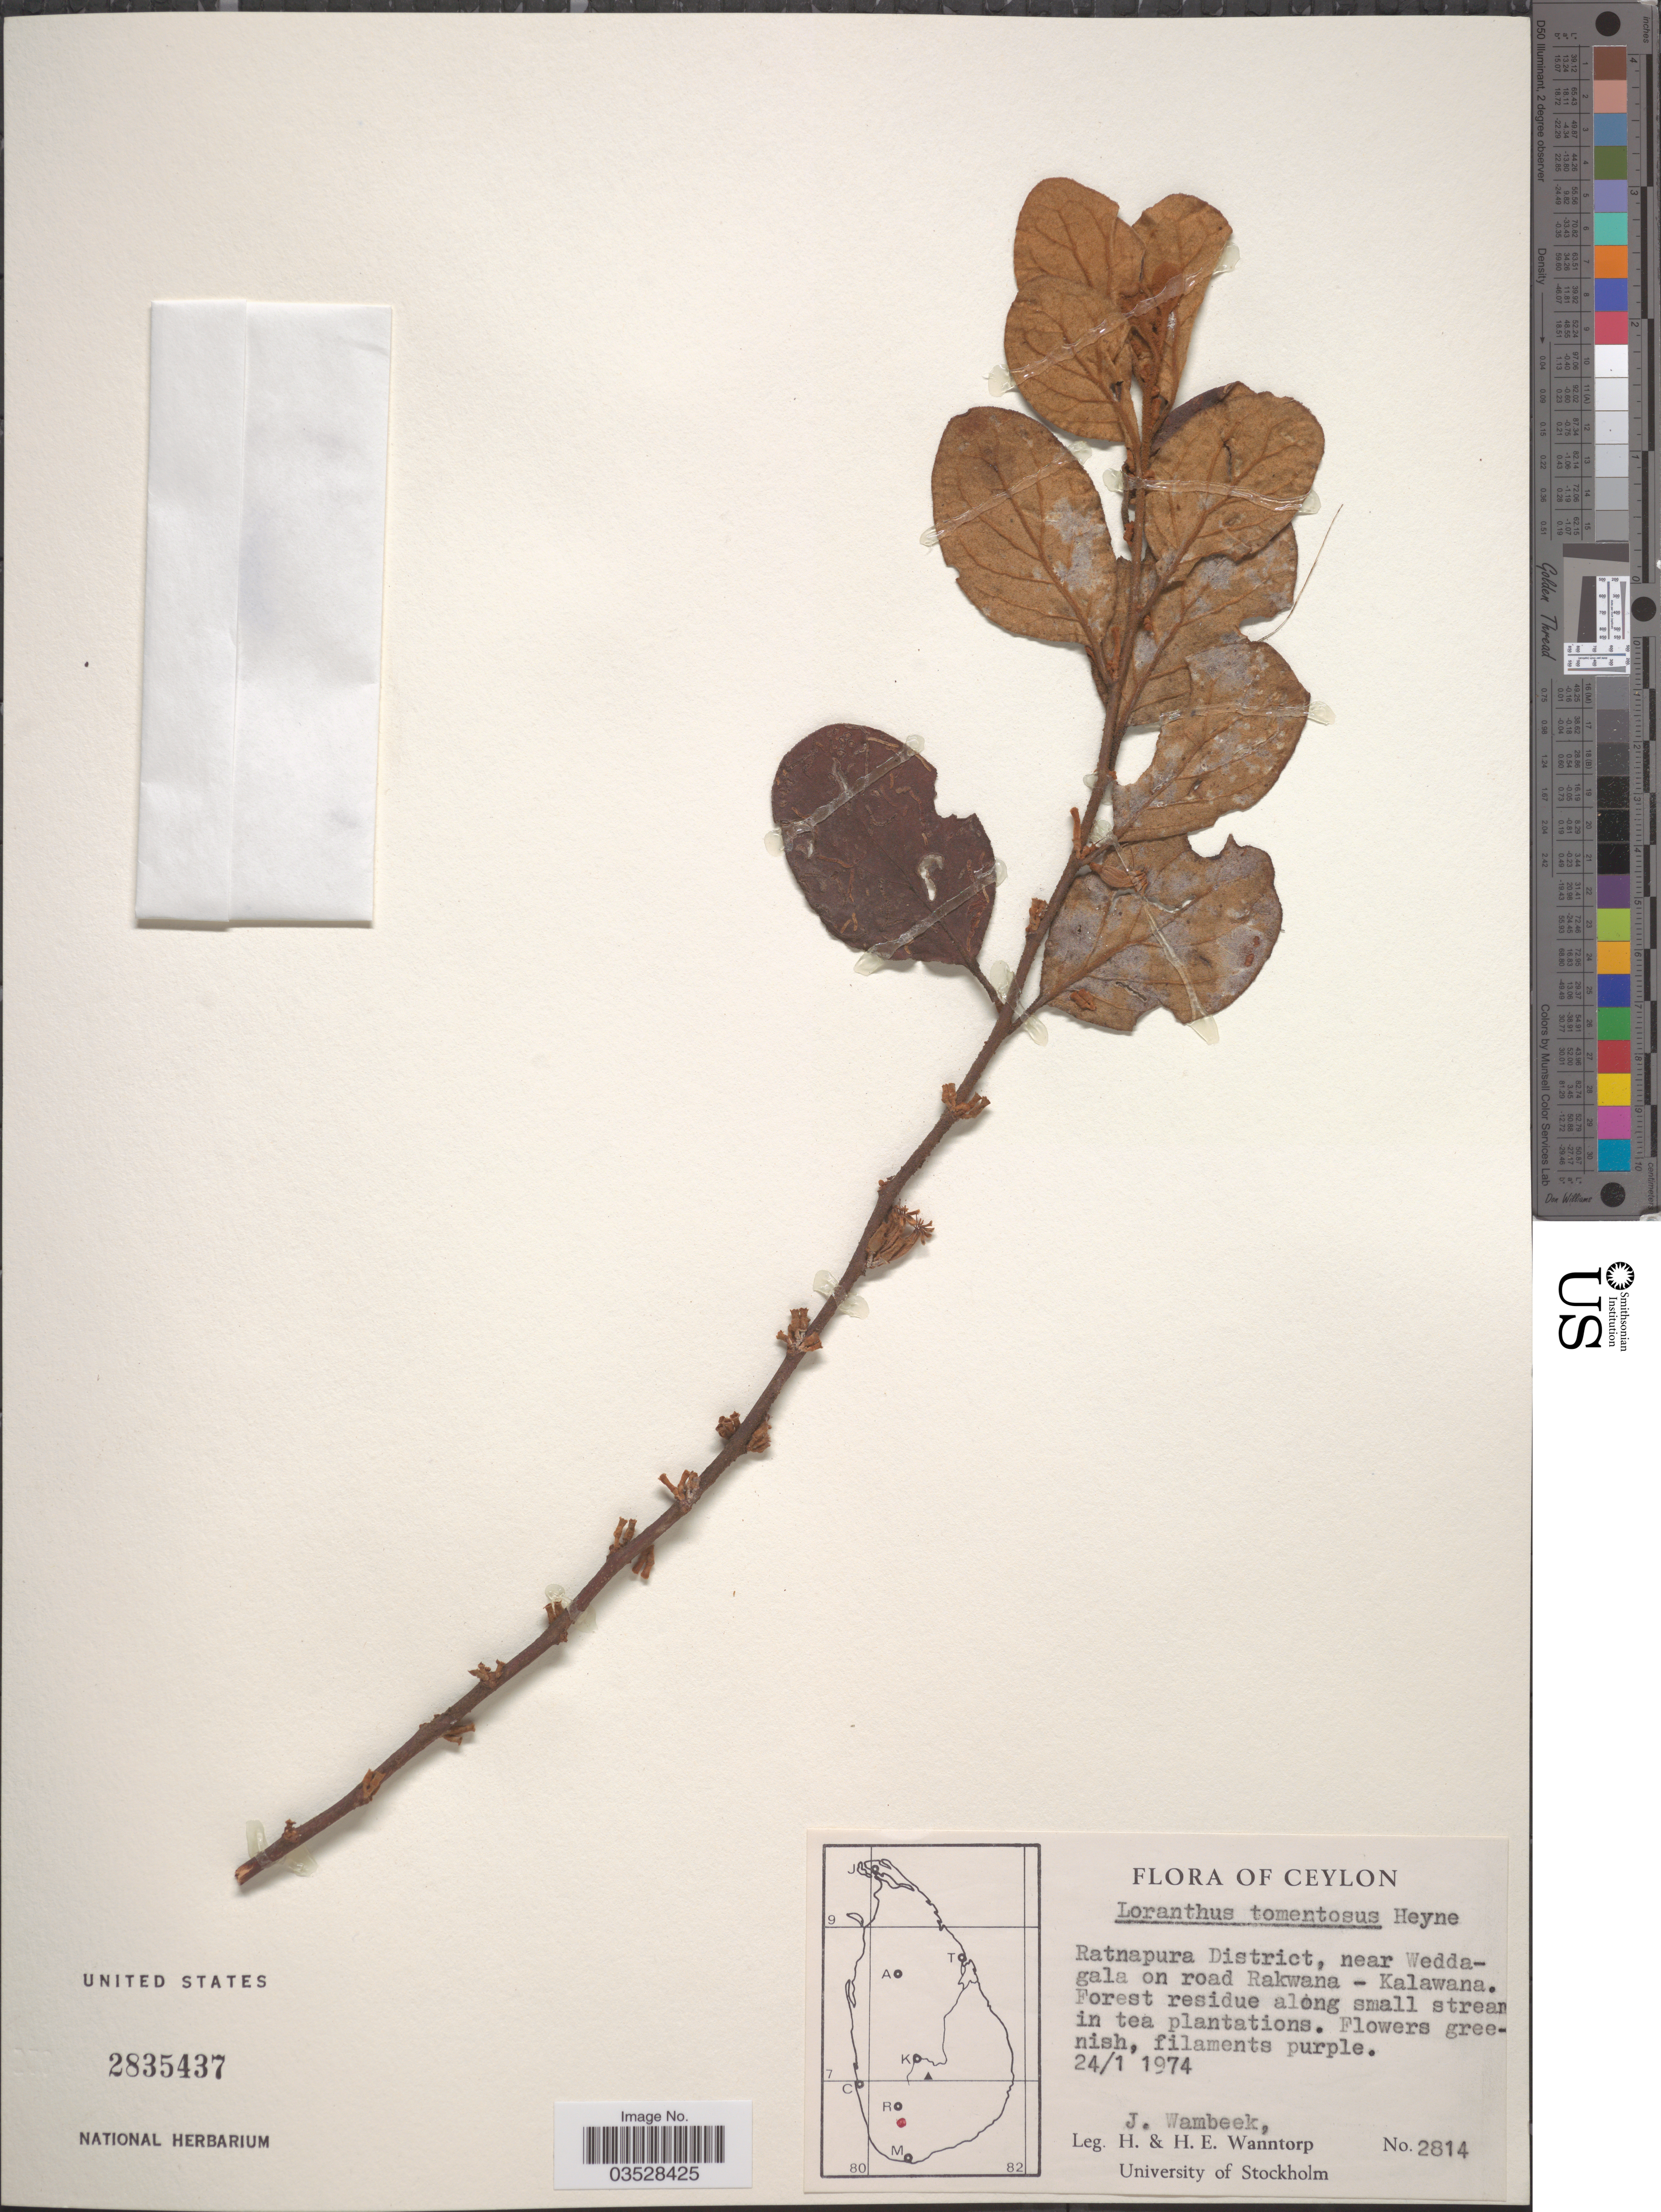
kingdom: Plantae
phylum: Tracheophyta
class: Magnoliopsida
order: Santalales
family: Loranthaceae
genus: Loranthus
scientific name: Loranthus tomentosus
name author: B. Heyne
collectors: J. Wambeek, H. Wanntorp & H. Wanntorp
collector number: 2814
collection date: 1974-01-24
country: Sri Lanka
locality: Ceylon. Ratnapura District, near Weddagala on road Rakwana - Kalawana. Forest residue along small stream in tea plantations.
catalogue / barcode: US 2835437